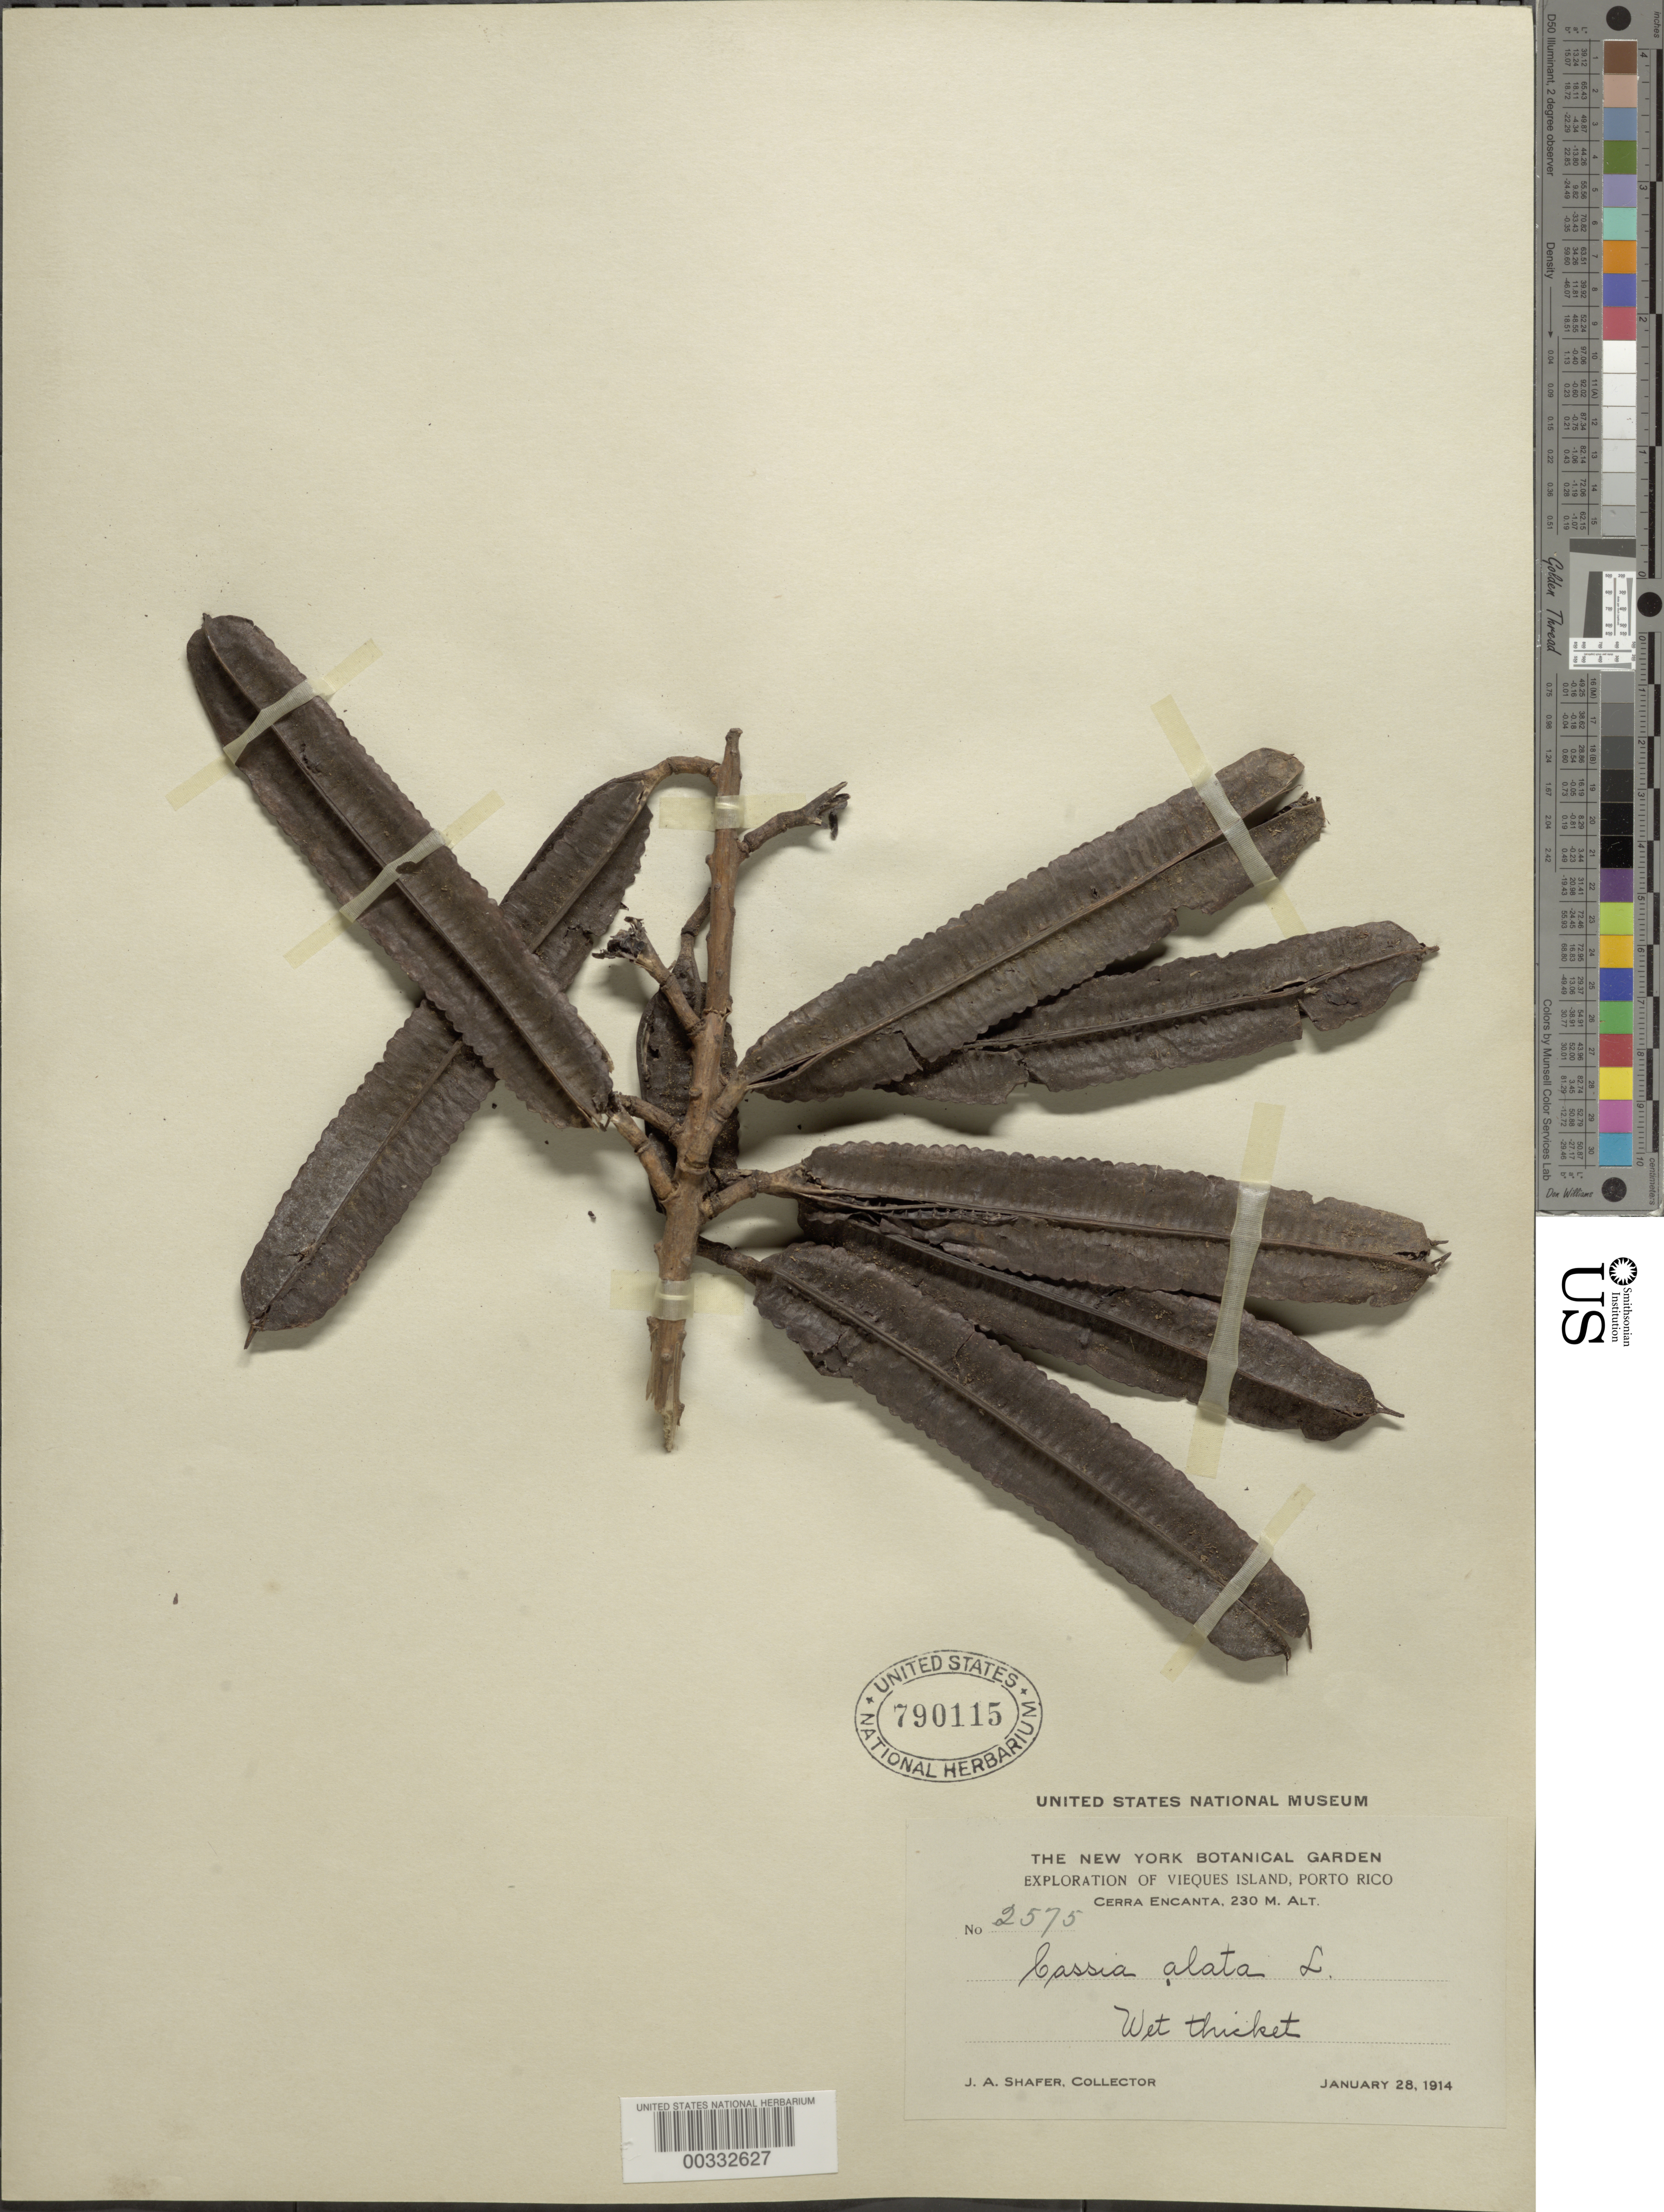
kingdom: Plantae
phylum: Tracheophyta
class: Magnoliopsida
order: Fabales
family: Fabaceae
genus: Senna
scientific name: Senna alata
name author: (L.) Roxb.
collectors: J. A. Shafer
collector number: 2575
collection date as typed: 28 Jan 1914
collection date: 1914-01-28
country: Puerto Rico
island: Greater Antilles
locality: Vieques i.; cerra encanta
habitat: Wet thicket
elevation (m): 230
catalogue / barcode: US 790115